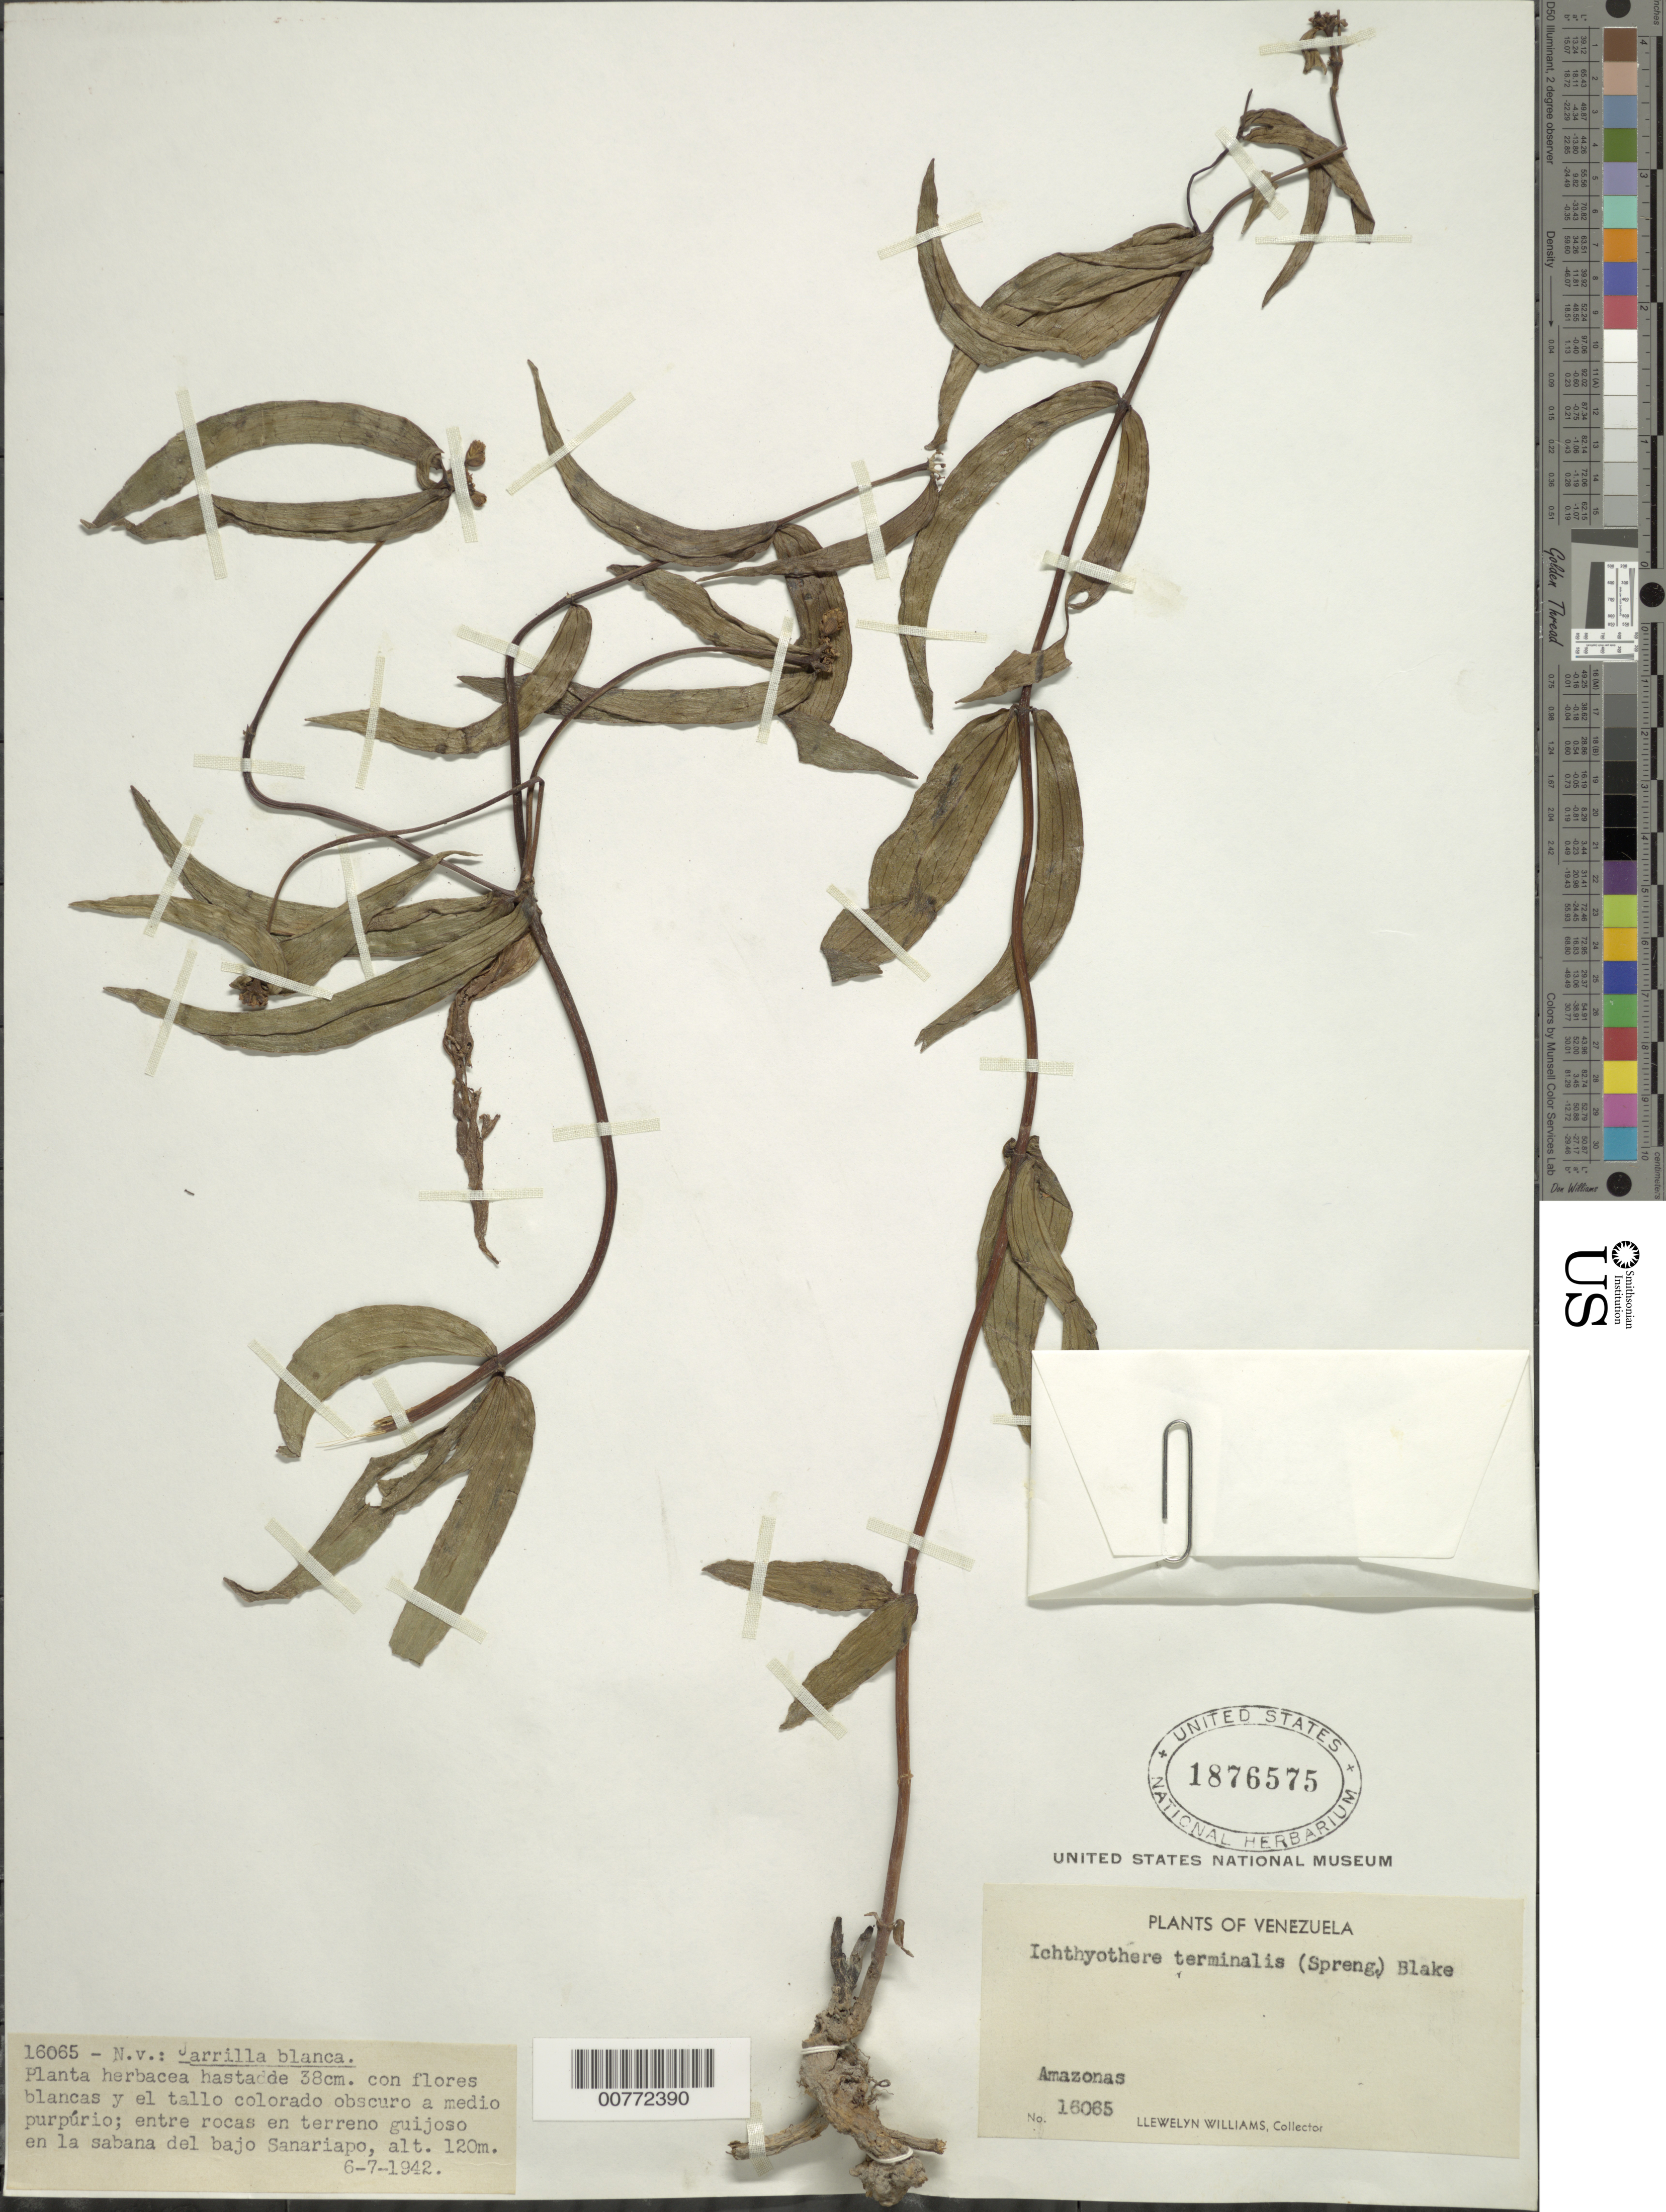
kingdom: Plantae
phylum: Tracheophyta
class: Magnoliopsida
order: Asterales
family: Asteraceae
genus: Ichthyothere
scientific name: Ichthyothere terminalis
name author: (Spreng.) S.F. Blake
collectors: Ll. Williams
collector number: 16065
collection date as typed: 6-Jul-42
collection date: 1942-07-06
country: Venezuela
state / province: Amazonas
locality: Sanariapo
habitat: Entre rocas en terreno guijoso en la sabana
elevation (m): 120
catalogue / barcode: US 1876575